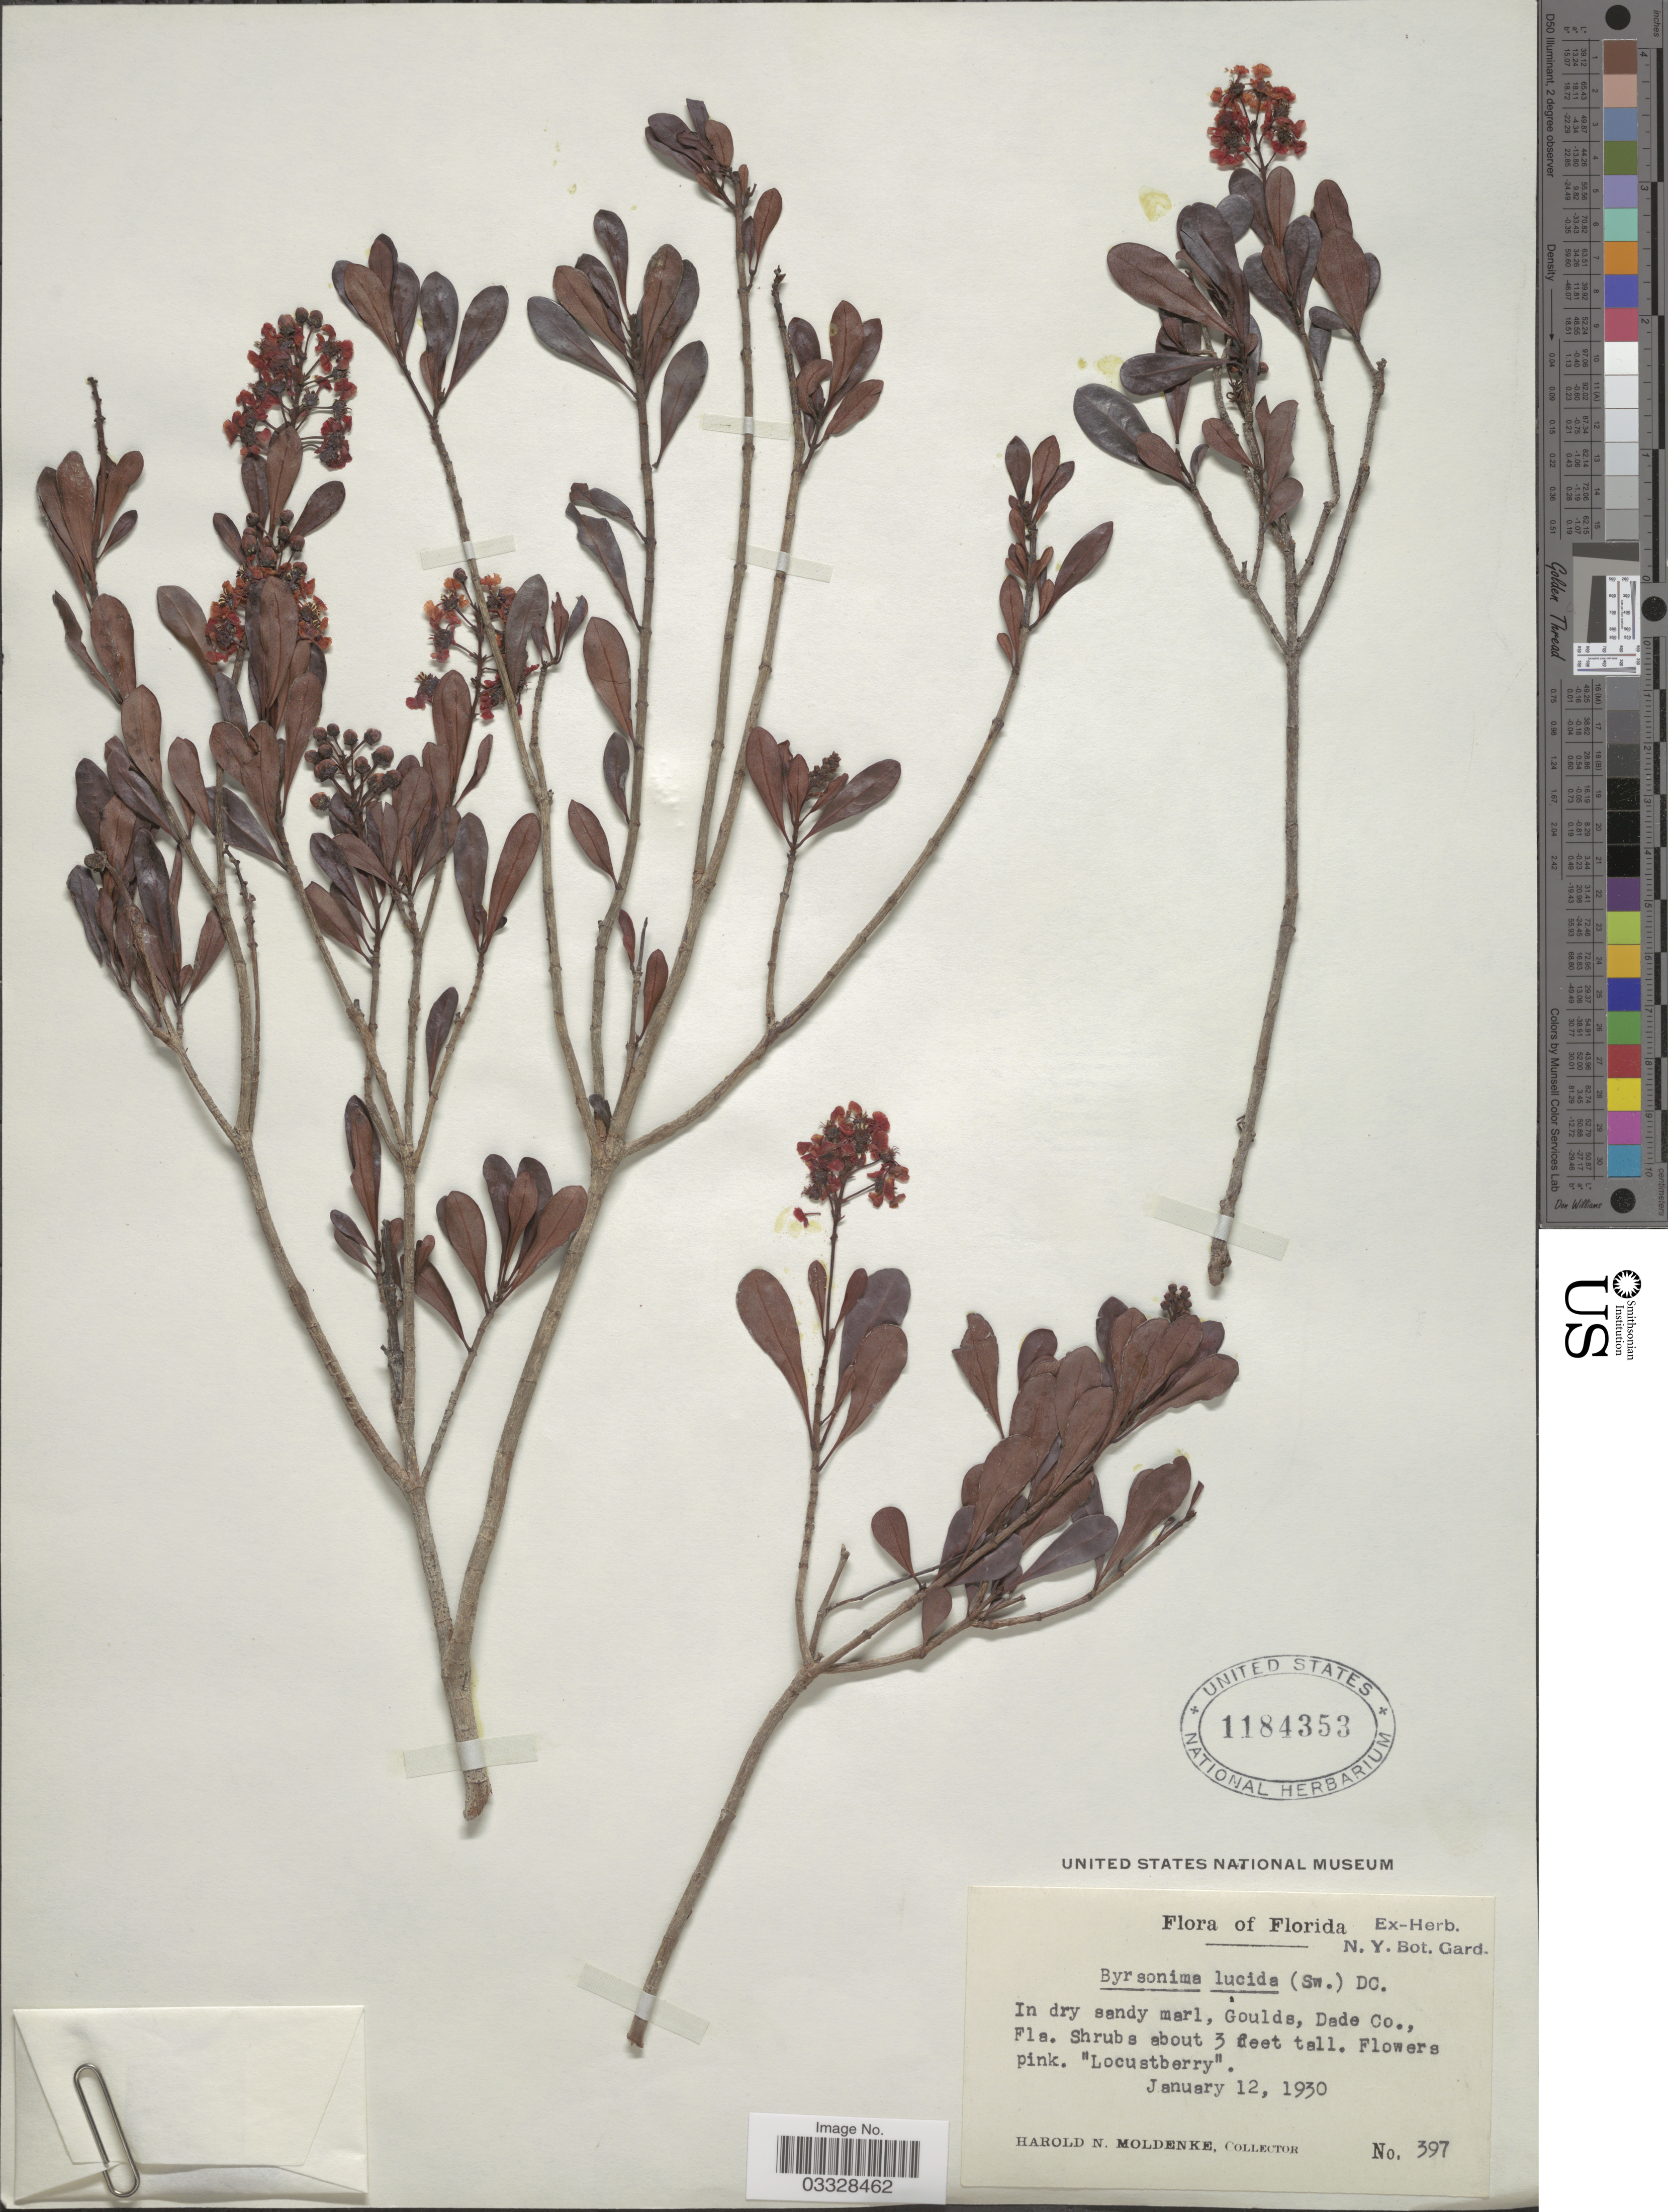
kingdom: Plantae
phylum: Tracheophyta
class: Magnoliopsida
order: Malpighiales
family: Malpighiaceae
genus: Byrsonima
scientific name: Byrsonima lucida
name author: (Mill.) DC.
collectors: H. N. Moldenke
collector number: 397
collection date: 1930-01-12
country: United States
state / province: Florida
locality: Goulds, Dade Co.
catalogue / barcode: US 1184353